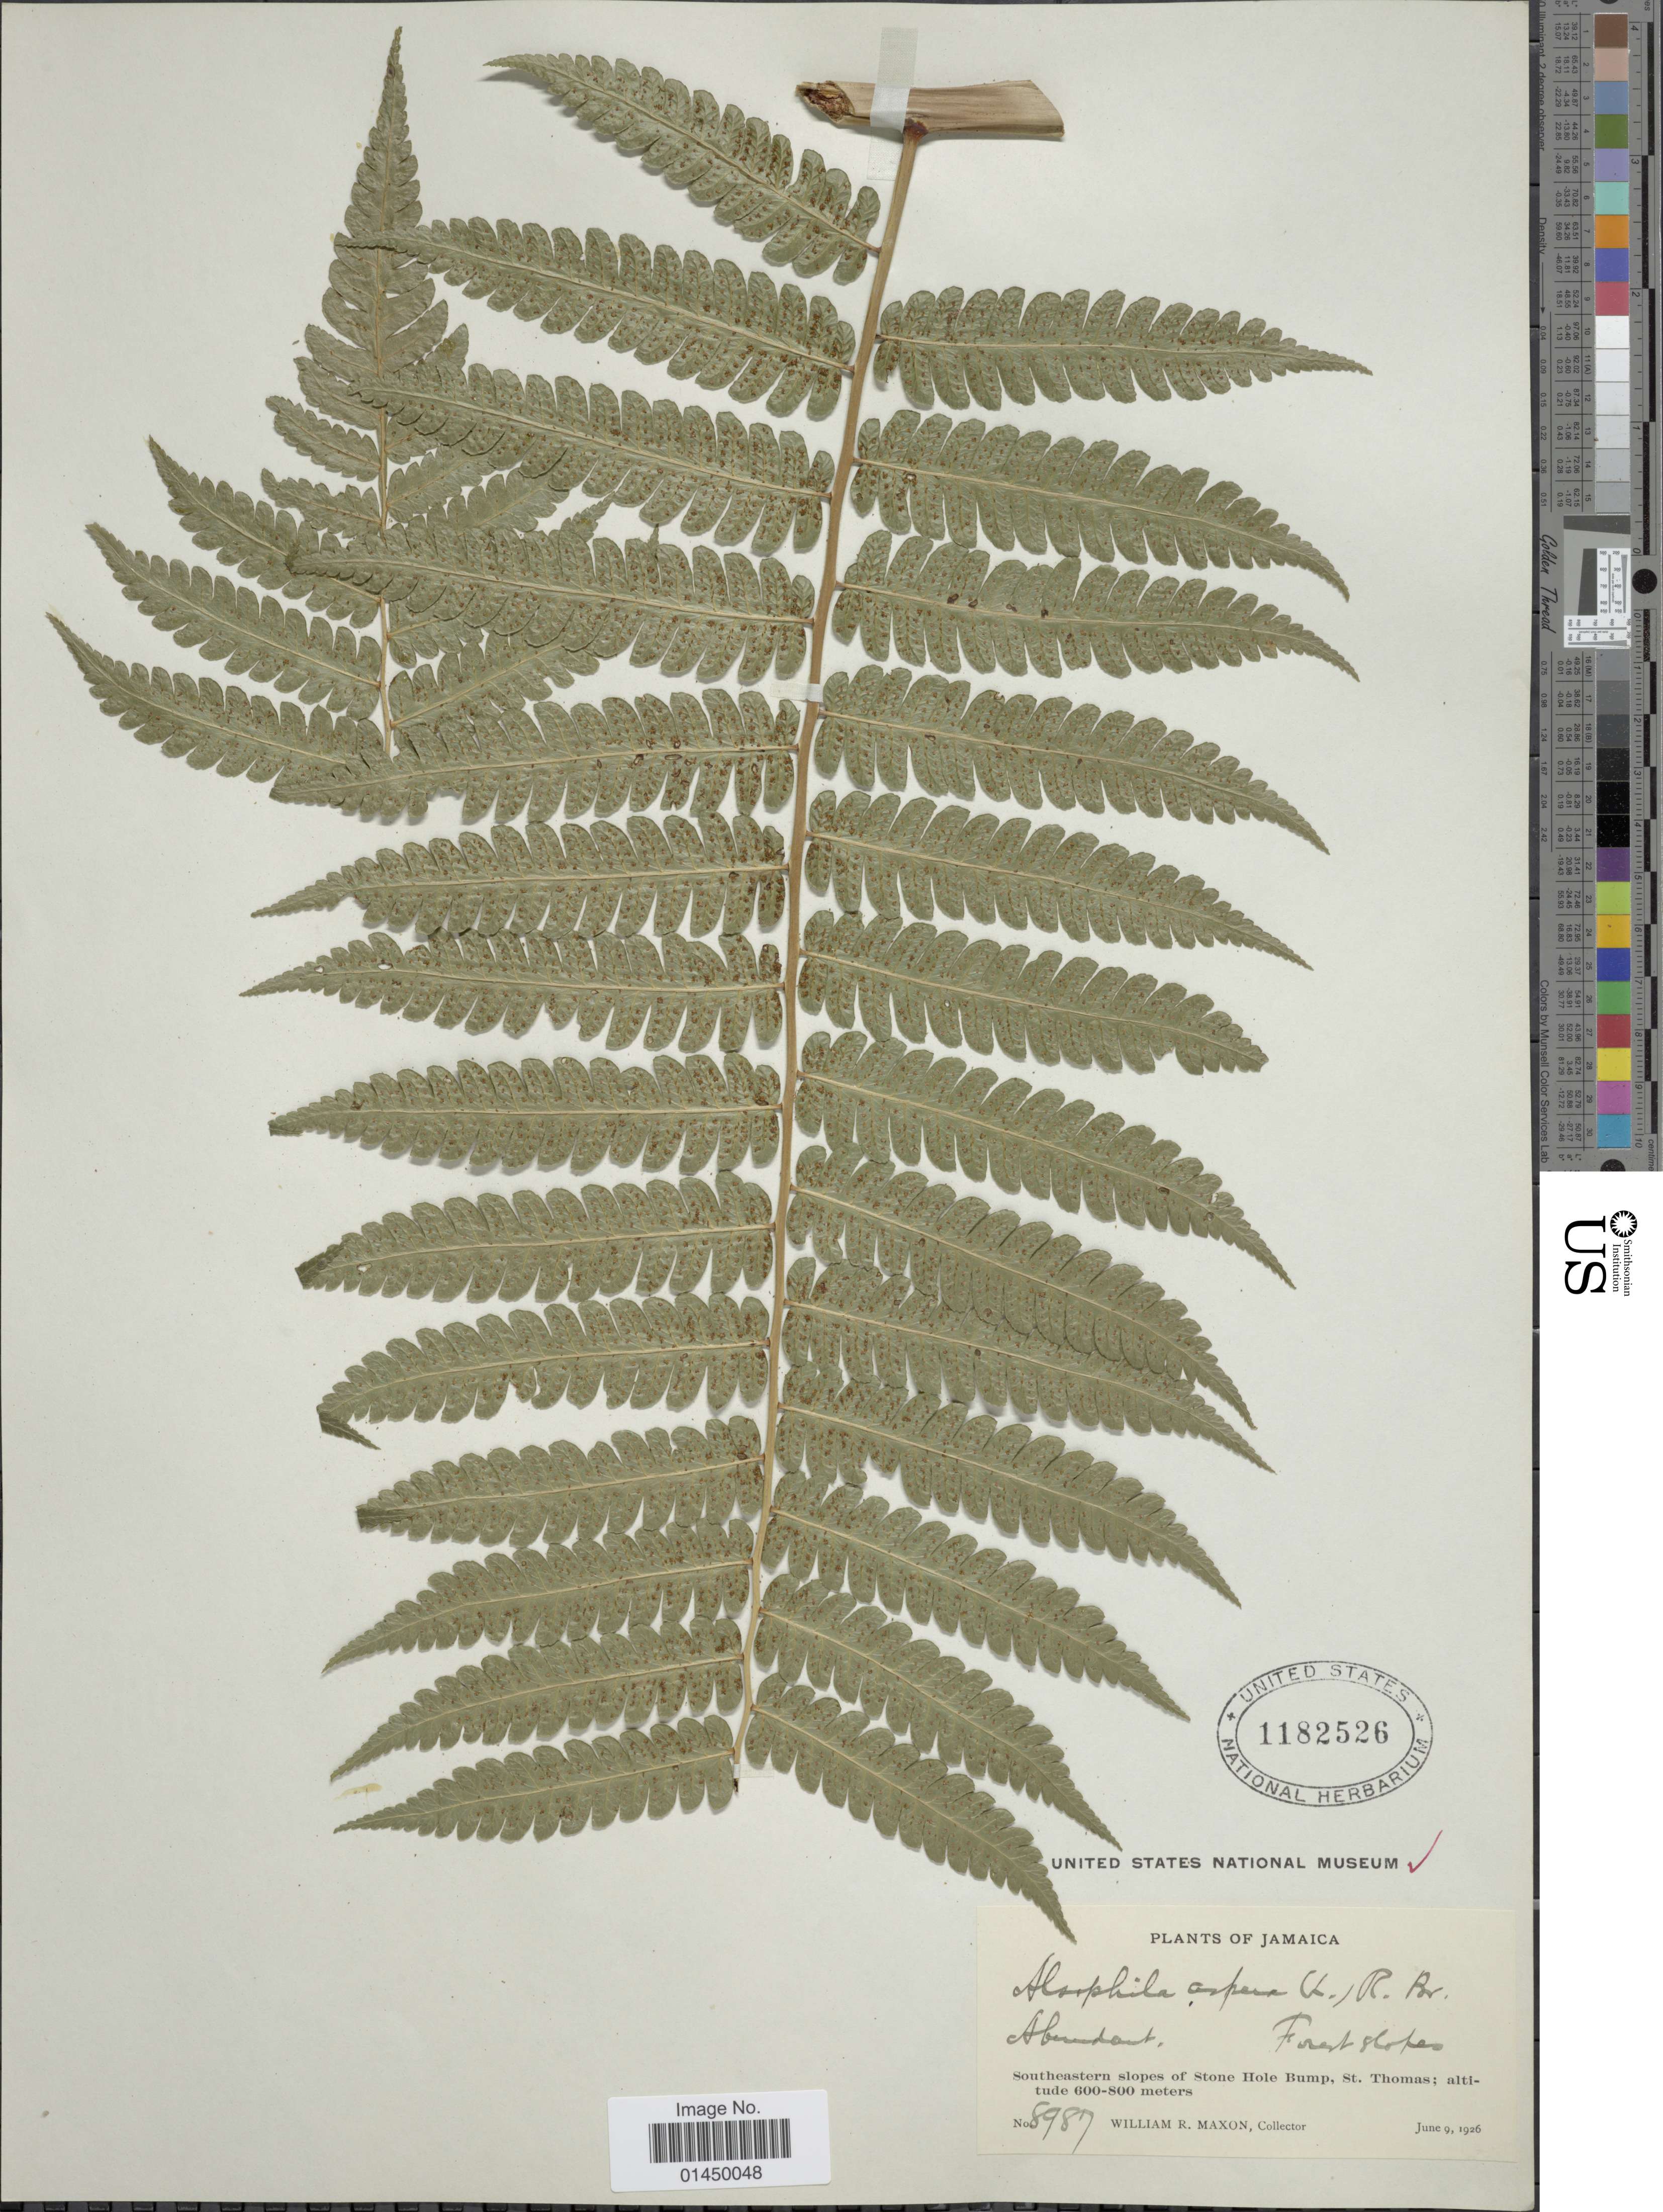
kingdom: Plantae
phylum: Tracheophyta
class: Polypodiopsida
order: Cyatheales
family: Cyatheaceae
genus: Cyathea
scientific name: Cyathea aspera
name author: (L.) Sw.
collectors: W. R. Maxon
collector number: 8987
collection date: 1926-06-09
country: Jamaica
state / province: Saint Thomas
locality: Southern slopes of Stone Hole Bump, St. Thomas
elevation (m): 600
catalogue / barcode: US 1182526